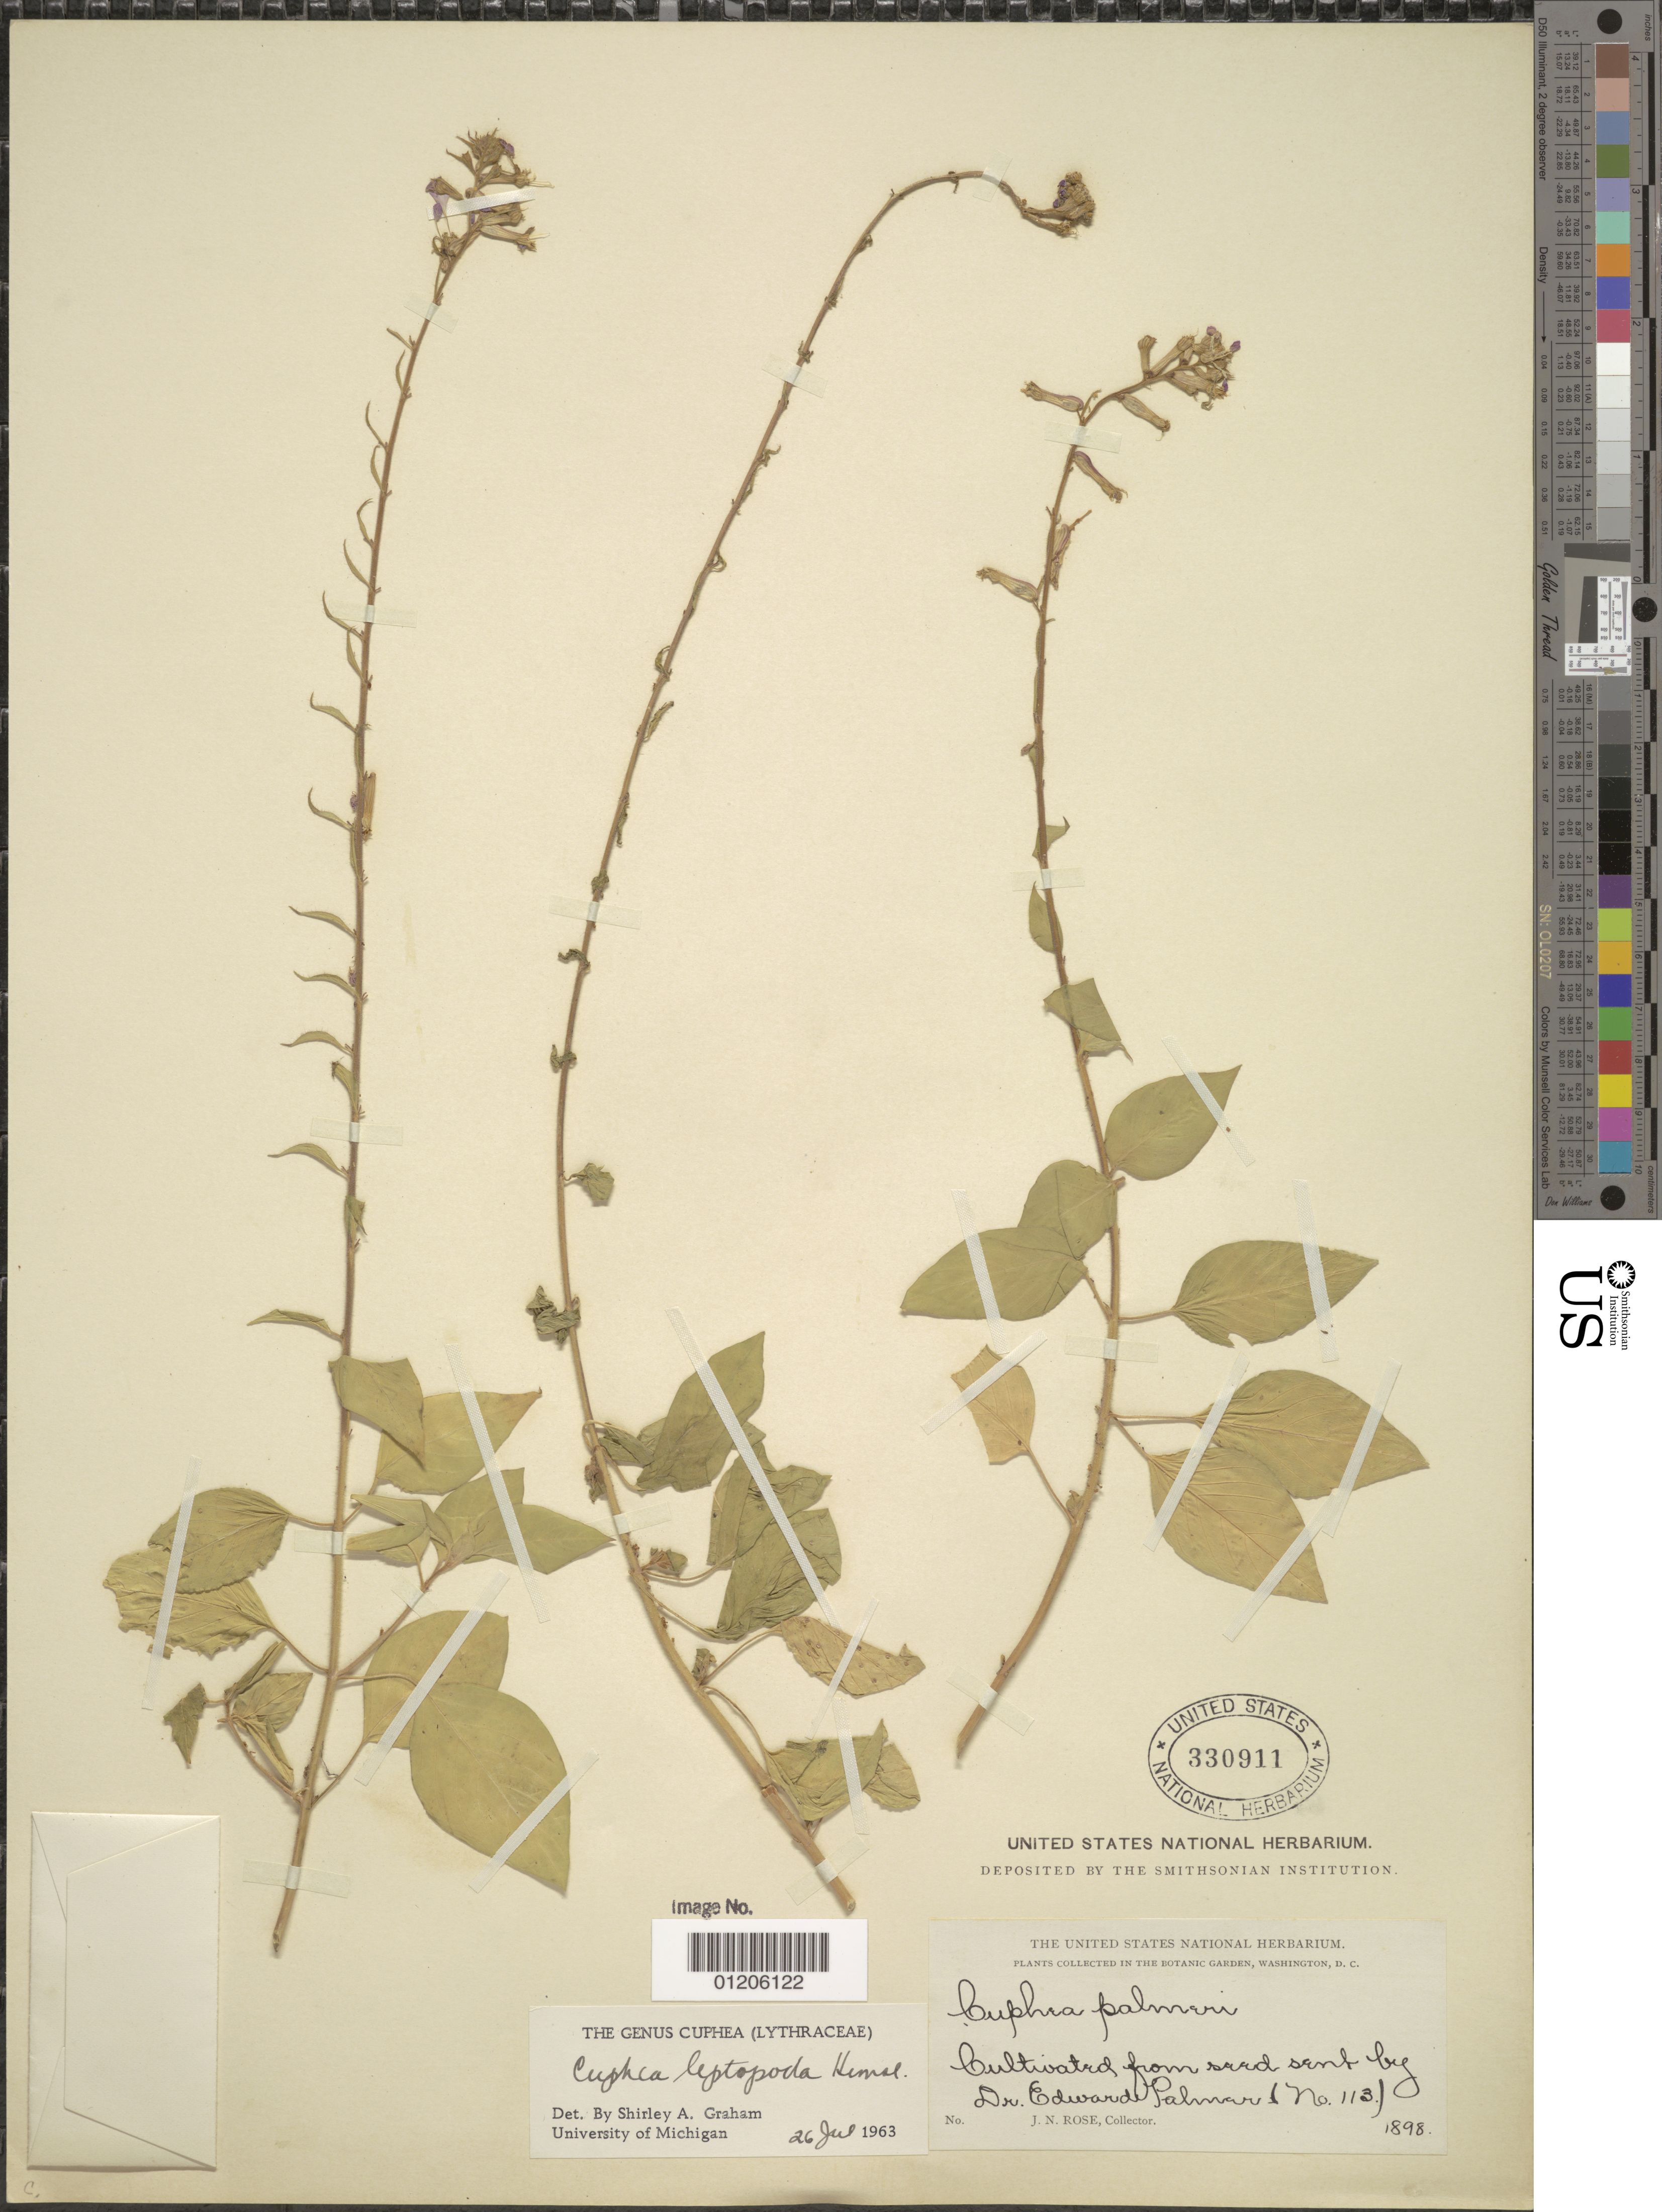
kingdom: Plantae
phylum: Tracheophyta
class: Magnoliopsida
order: Myrtales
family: Lythraceae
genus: Cuphea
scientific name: Cuphea leptopoda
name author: Hemsl.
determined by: Graham, S.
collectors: J. N. Rose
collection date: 1898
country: Mexico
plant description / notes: Cultivated from sead sent by Dr. Edward Palmer (# 113), collected in the Botanical Garden, Washington, DC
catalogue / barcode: US 330911